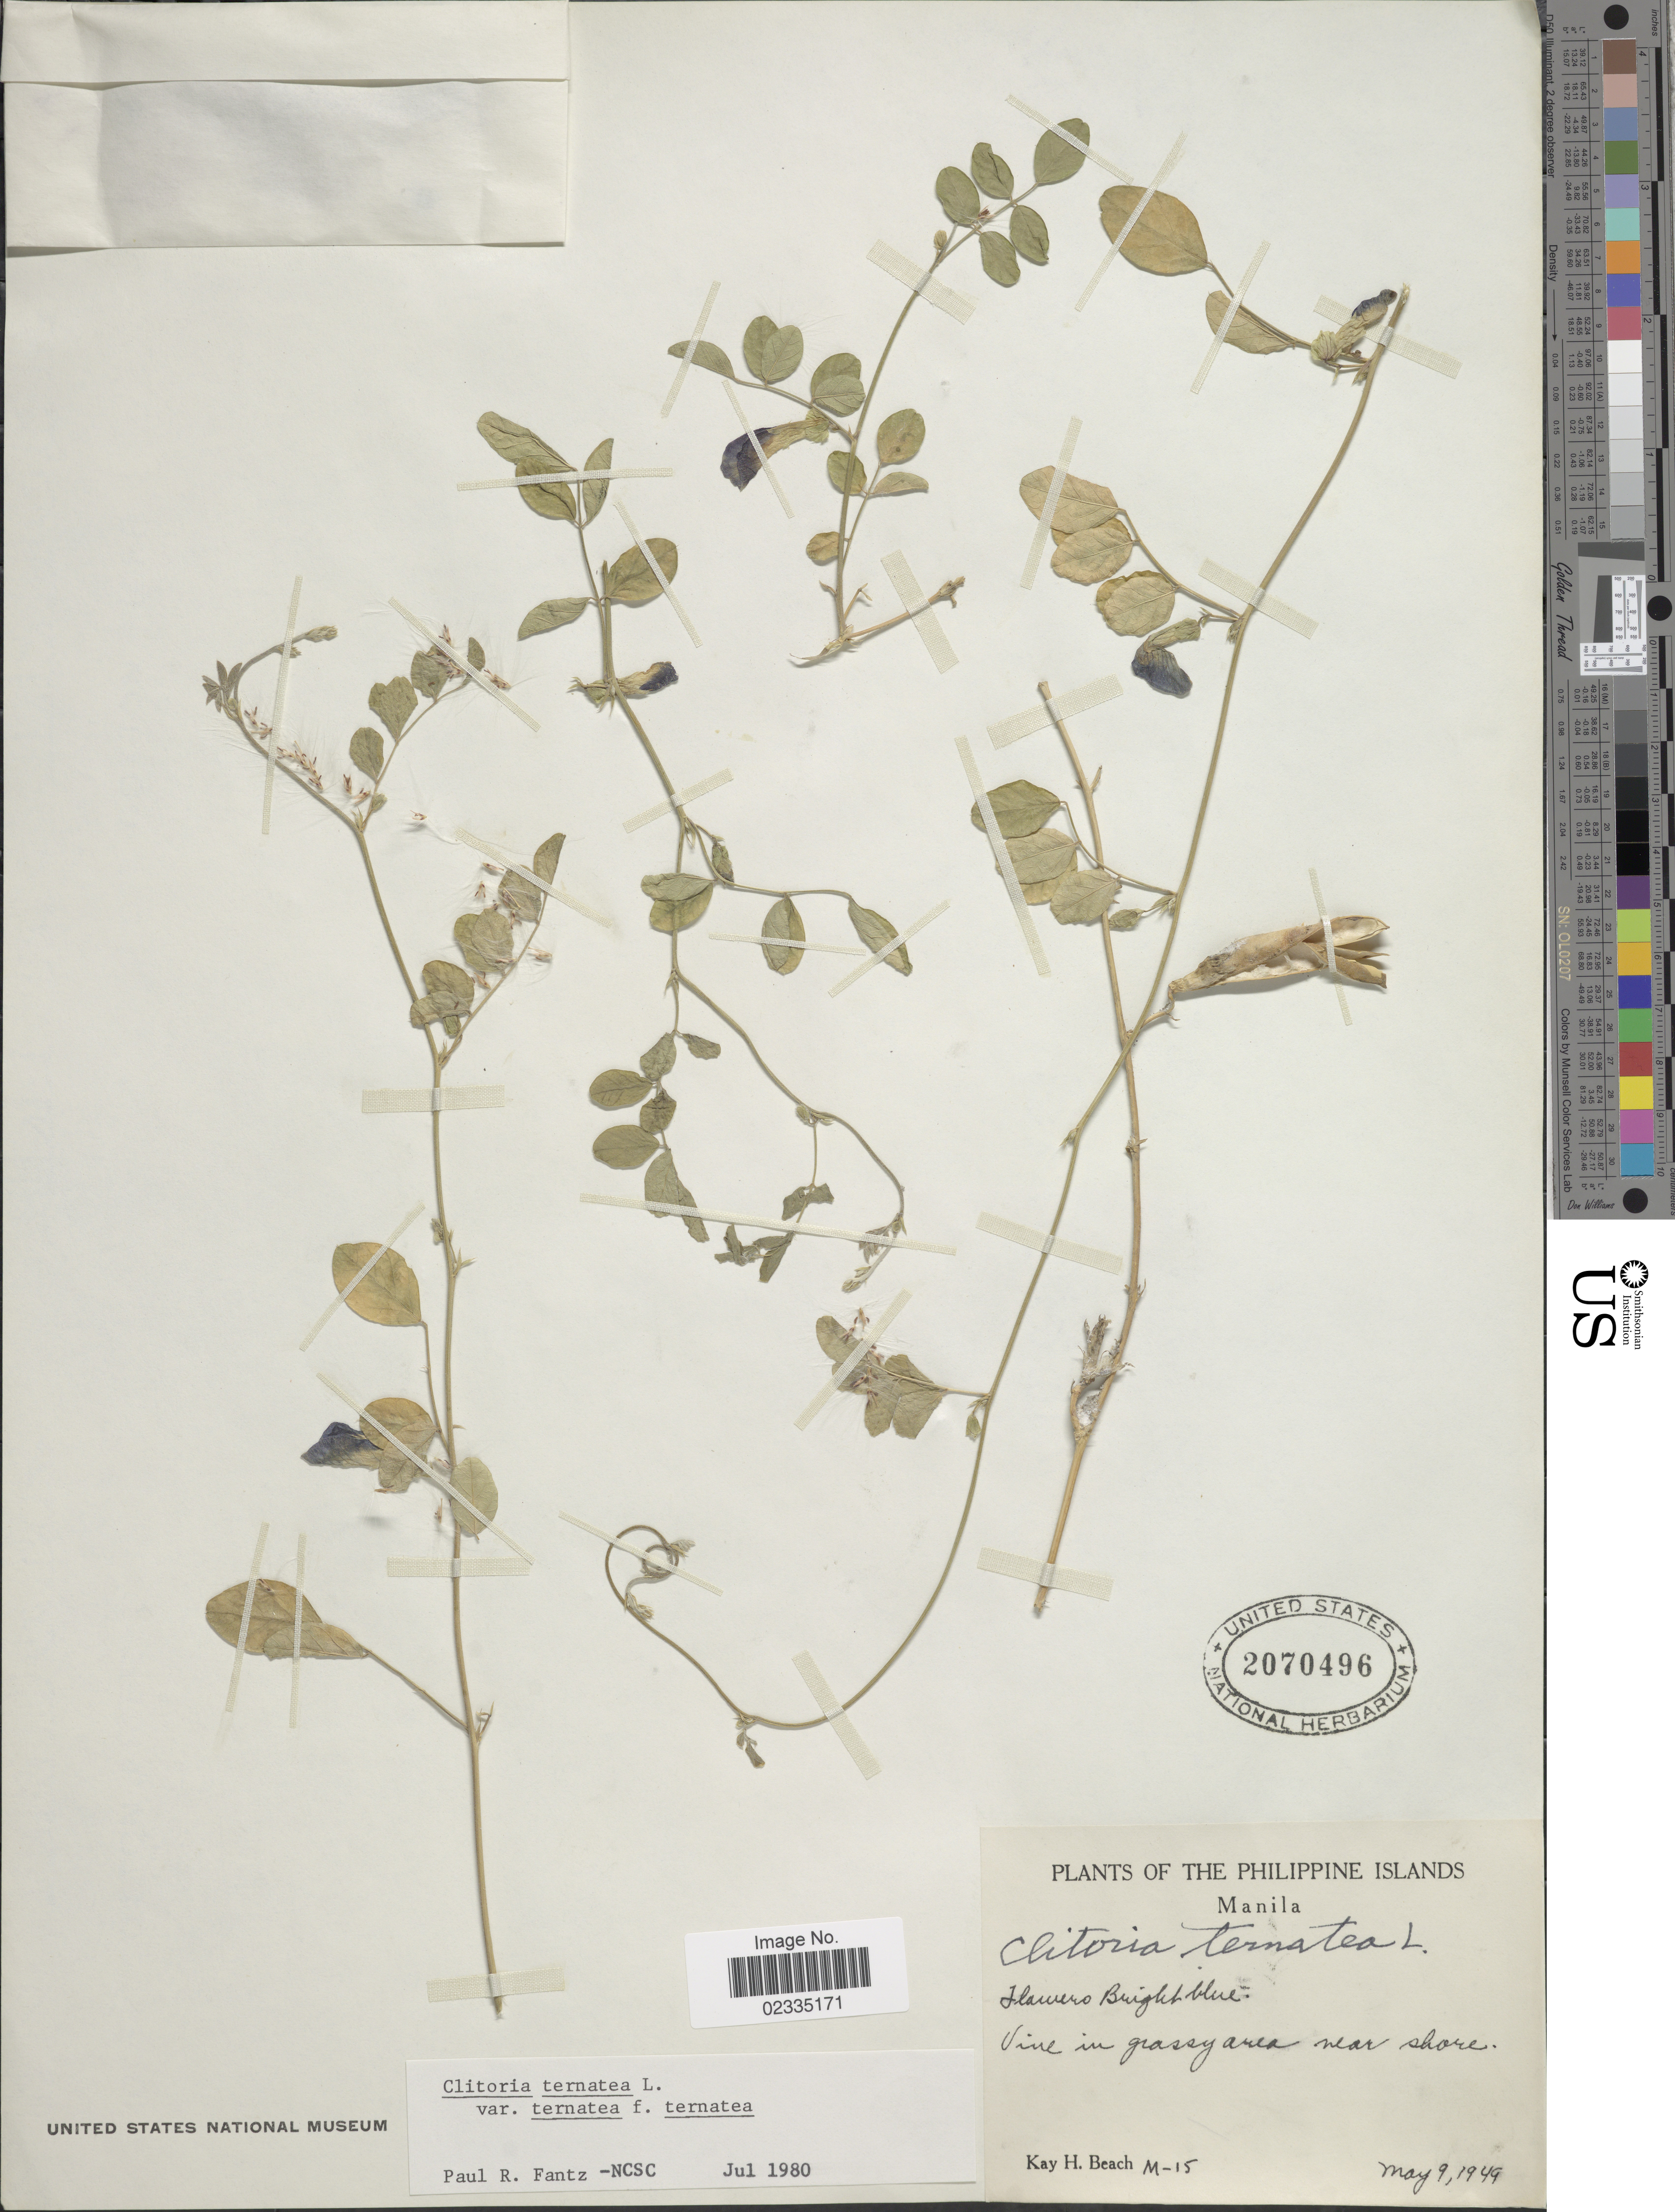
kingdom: Plantae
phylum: Tracheophyta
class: Magnoliopsida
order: Fabales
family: Fabaceae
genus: Clitoria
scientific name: Clitoria ternatea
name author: L.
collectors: K. H. Beach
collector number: M-15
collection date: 1949-05-09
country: Philippines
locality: The Philippine Islands, Manila, Vine in grassy area near shore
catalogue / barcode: US 2070496